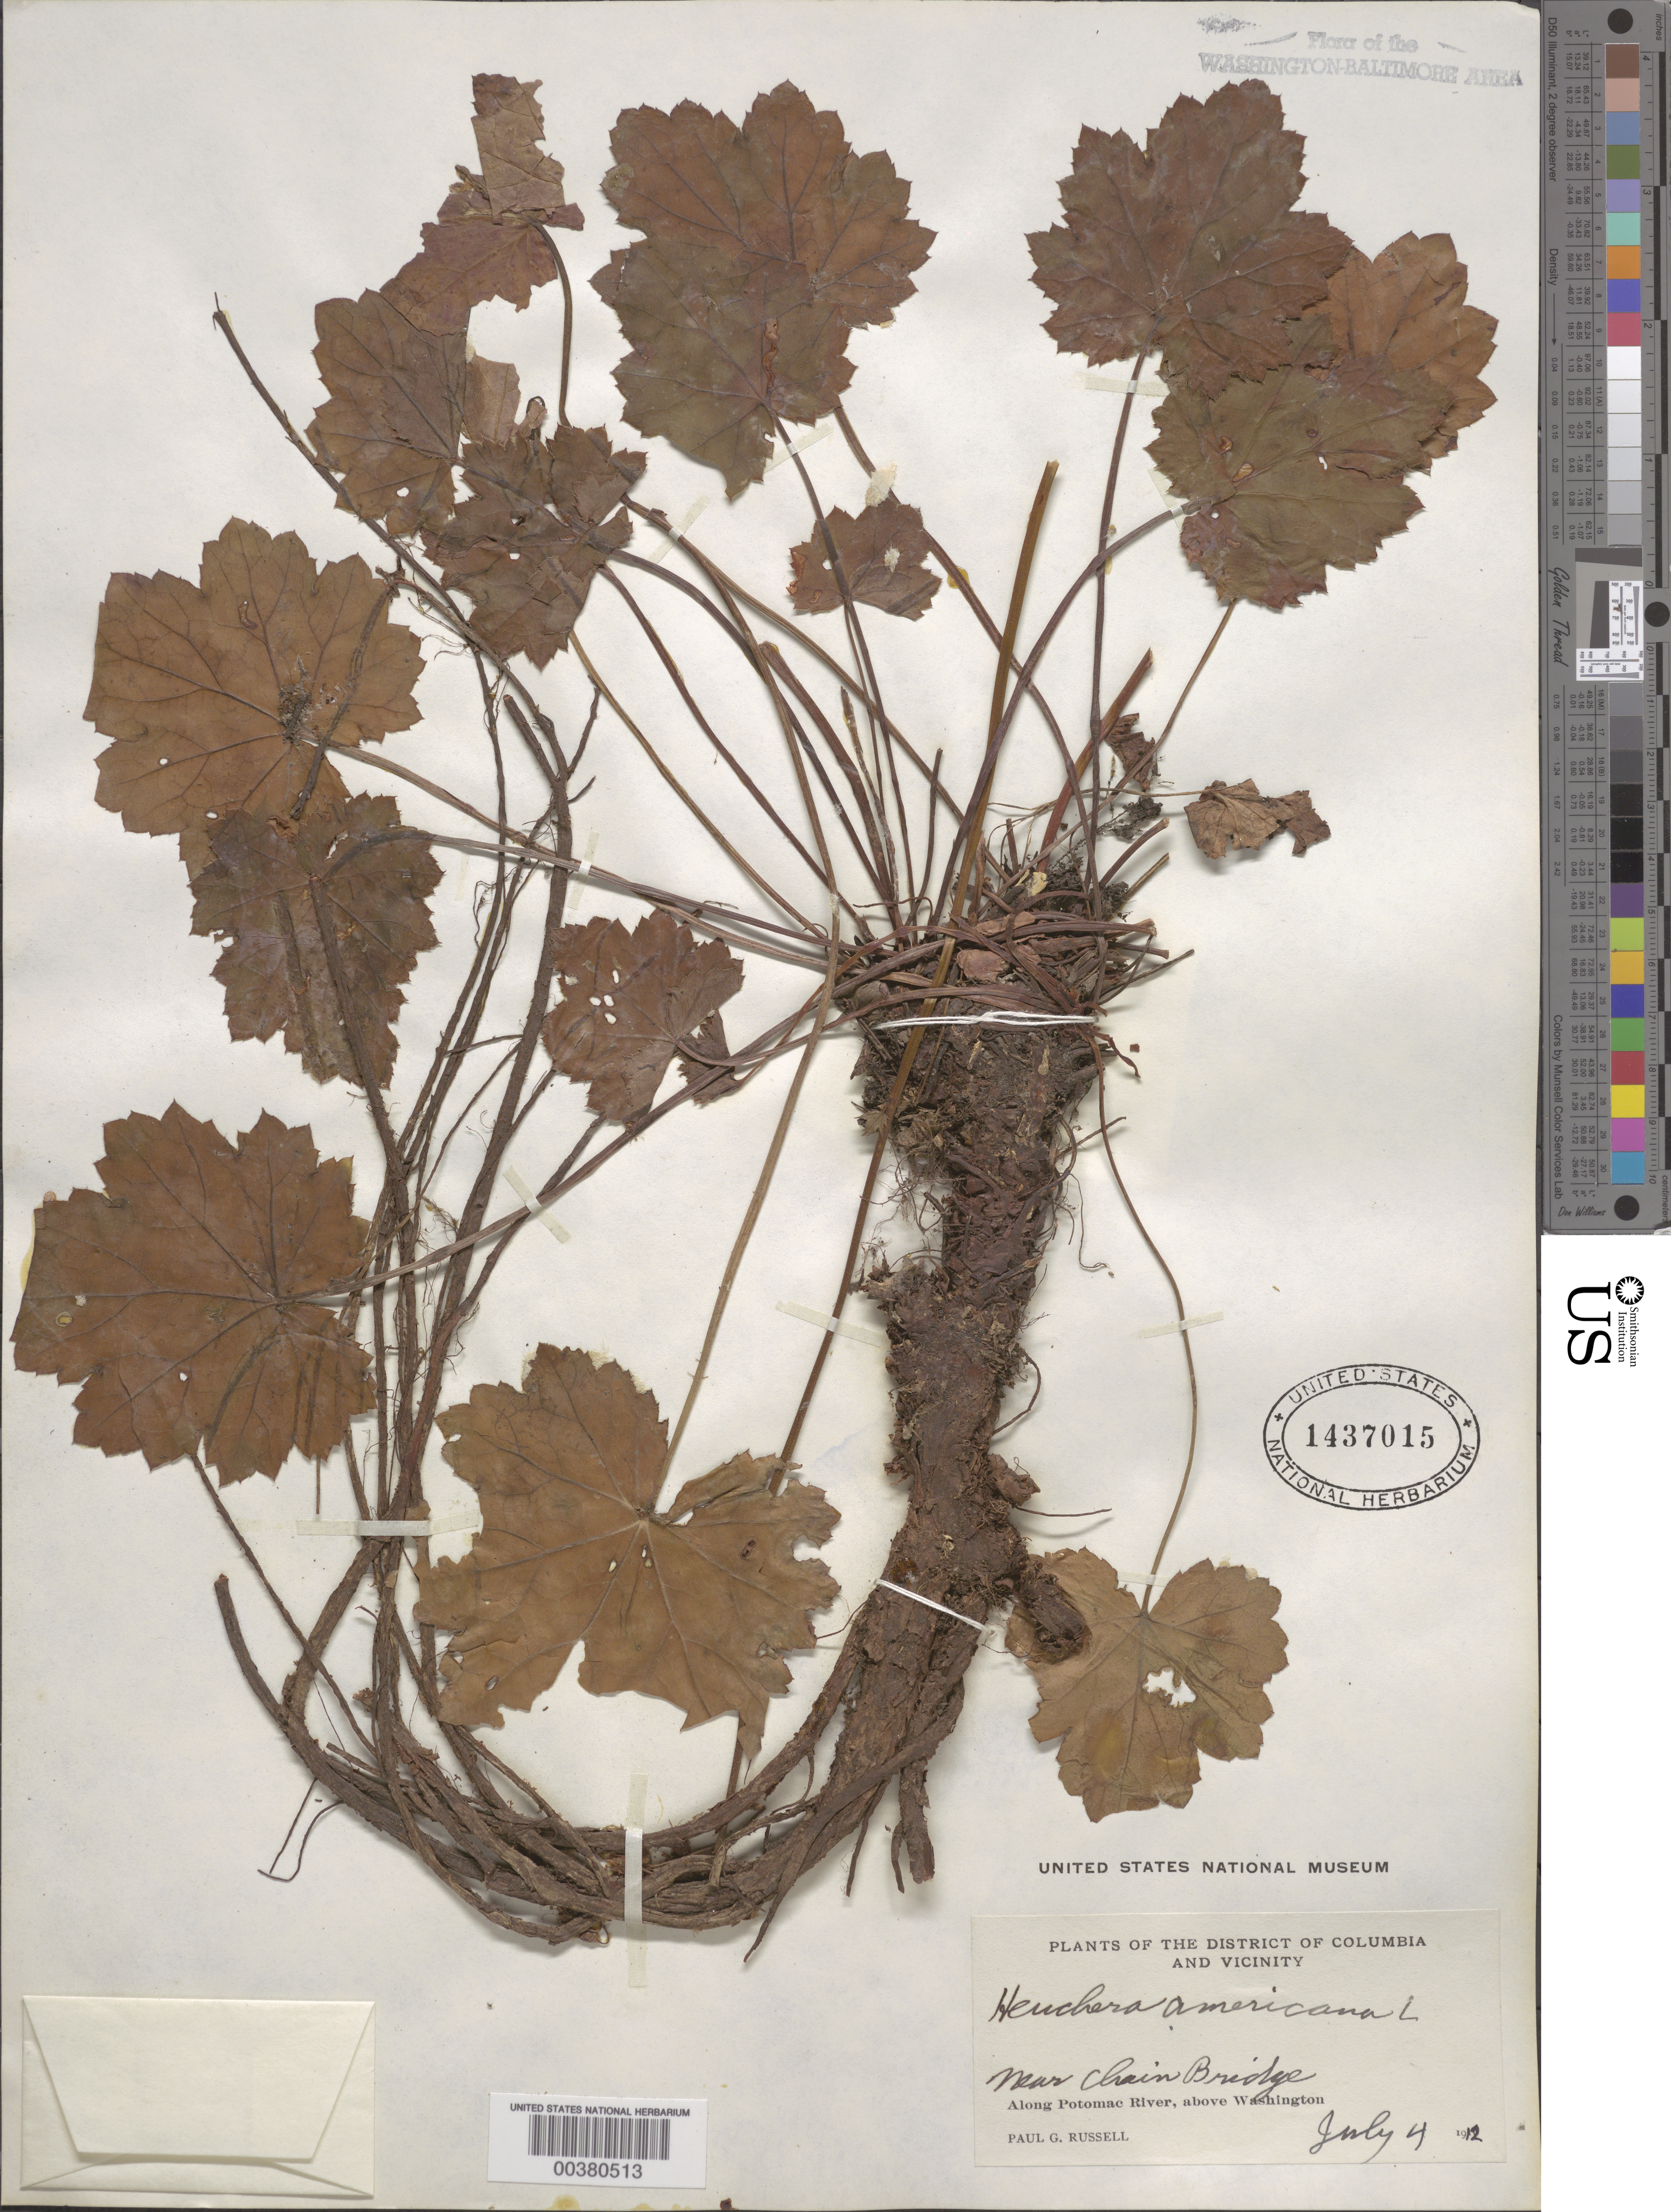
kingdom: Plantae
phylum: Tracheophyta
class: Magnoliopsida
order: Saxifragales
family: Saxifragaceae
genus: Heuchera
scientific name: Heuchera americana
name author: L.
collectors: P. G. Russell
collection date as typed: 04 Jul 1912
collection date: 1912-07-04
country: United States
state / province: District of Columbia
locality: Chain Bridge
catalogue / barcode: US 1437015